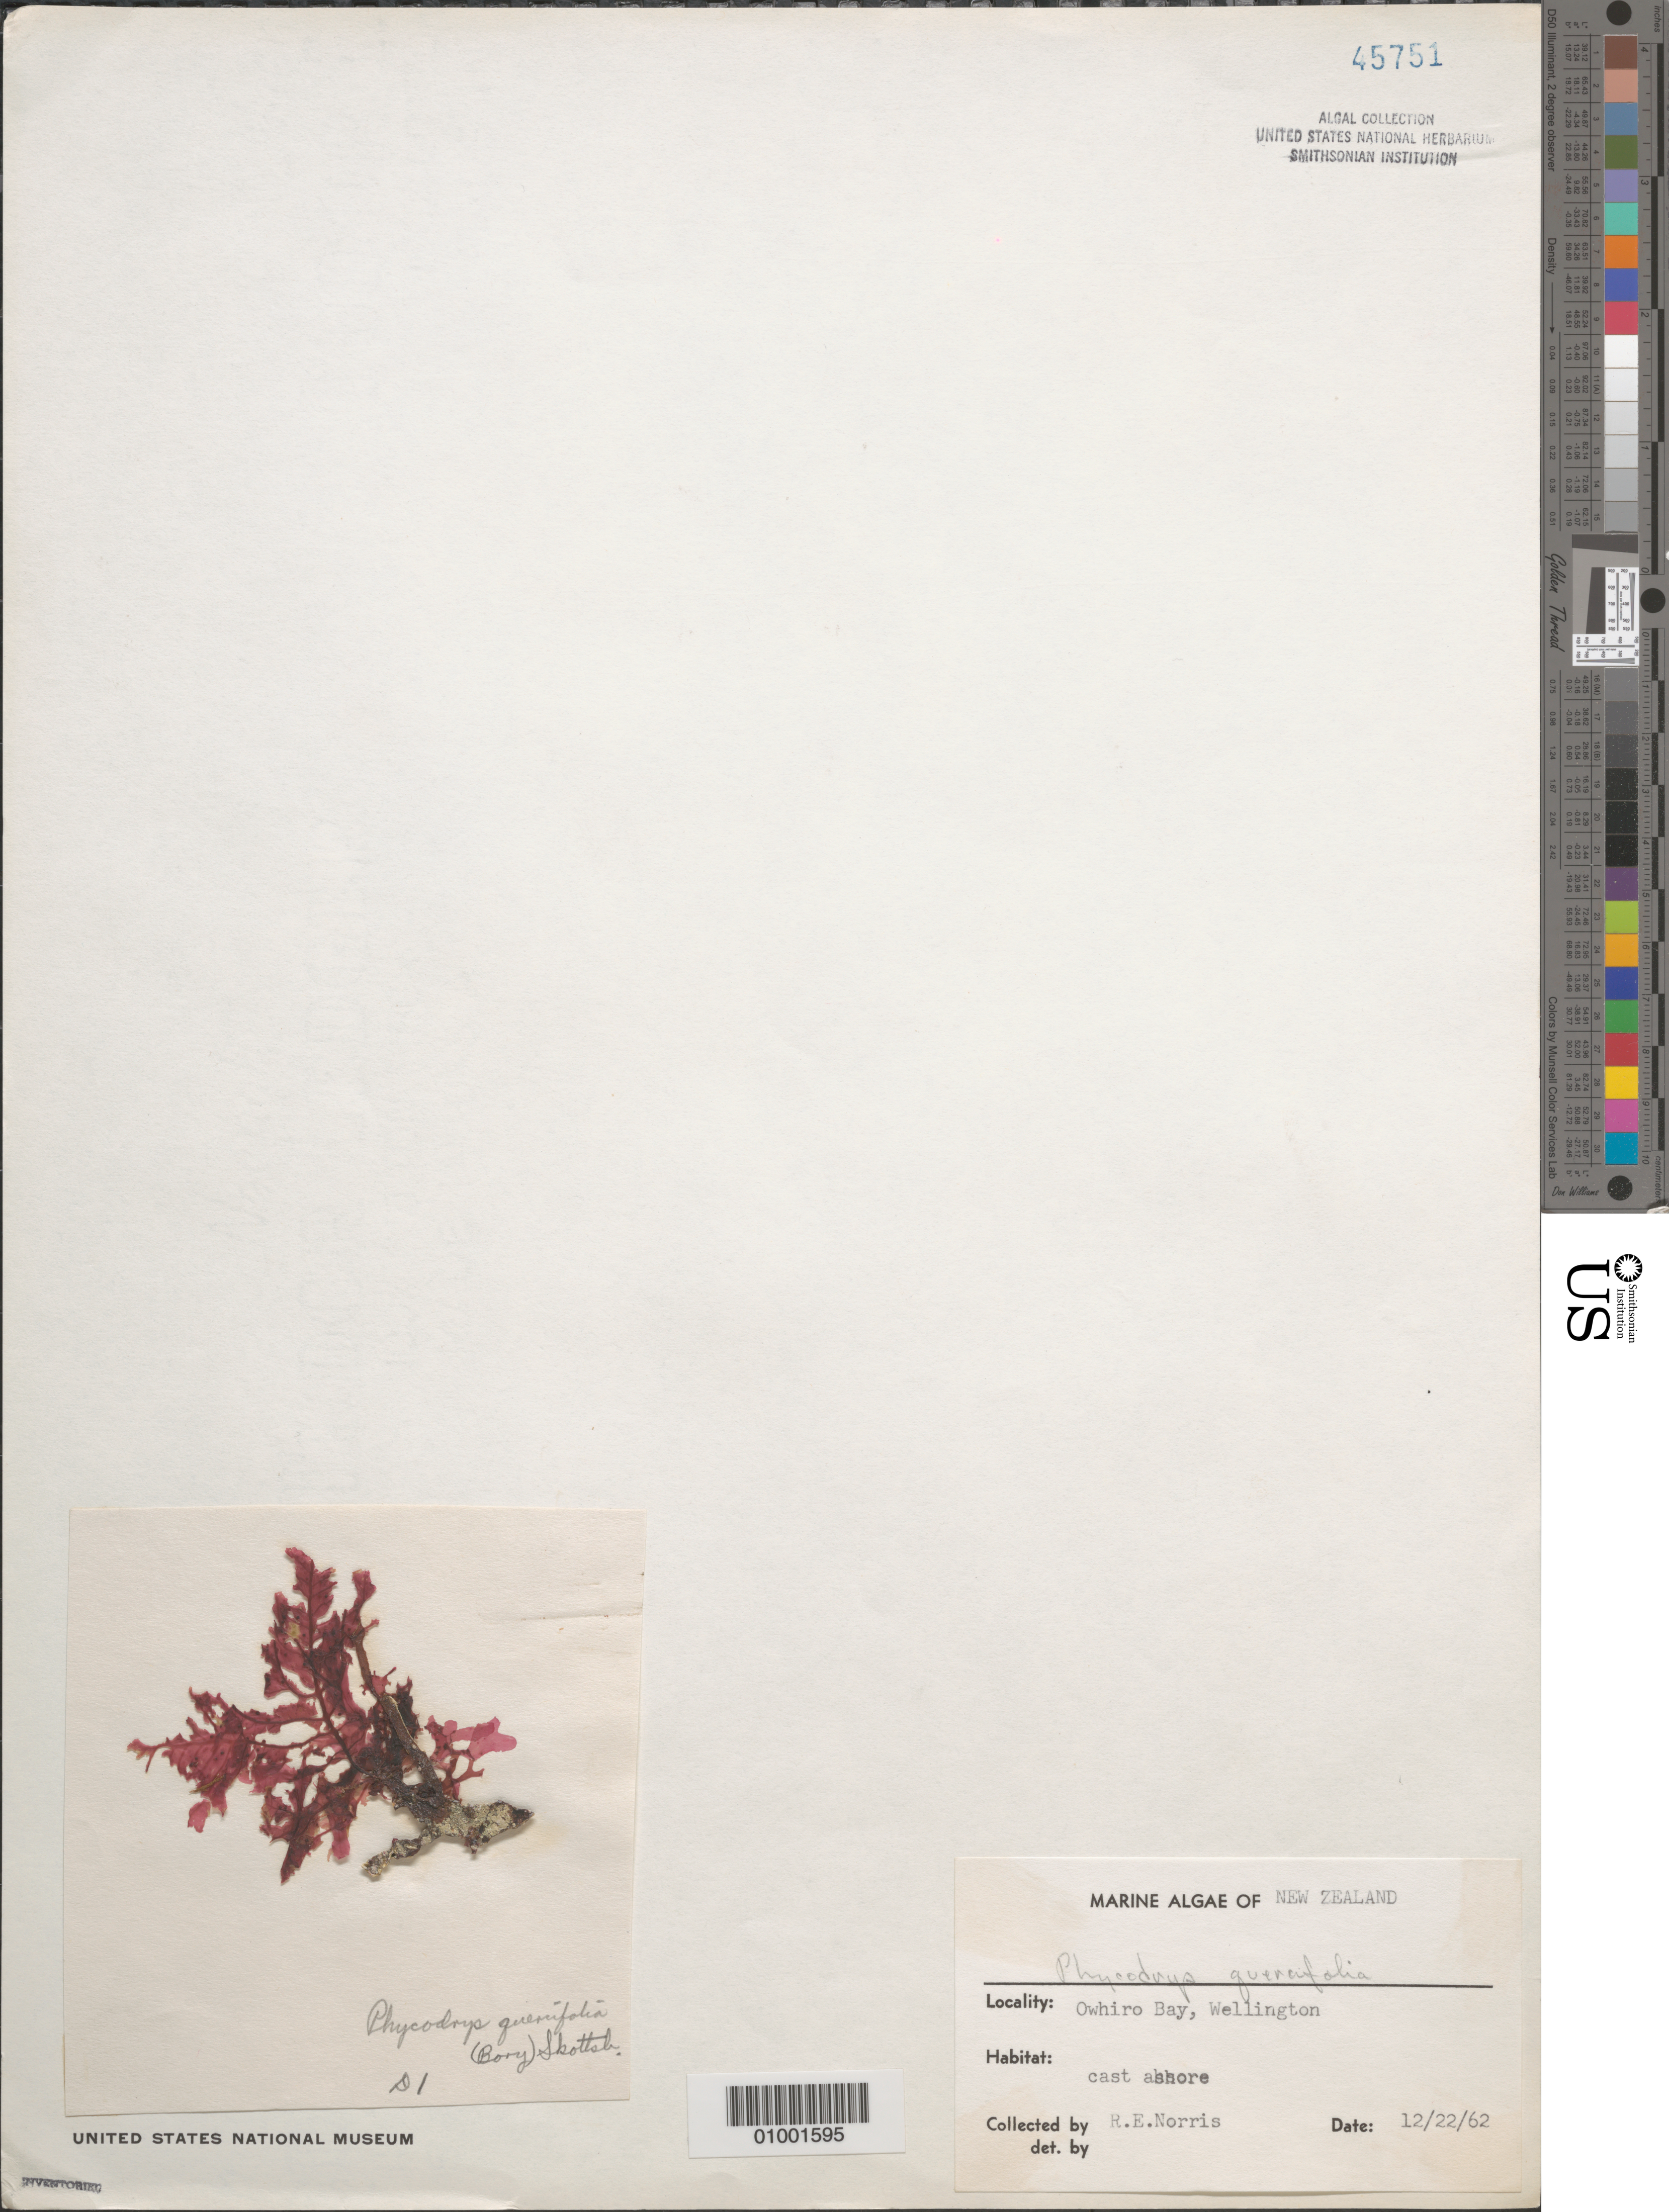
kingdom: Plantae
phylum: Rhodophyta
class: Florideophyceae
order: Ceramiales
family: Delesseriaceae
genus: Phycodrys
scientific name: Phycodrys quercifolia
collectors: R. E. Norris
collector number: D1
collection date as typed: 22 Dec 1962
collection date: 1962-12-22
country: New Zealand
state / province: Wellington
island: North Island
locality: Owhiro Bay, Wellington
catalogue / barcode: US 45751